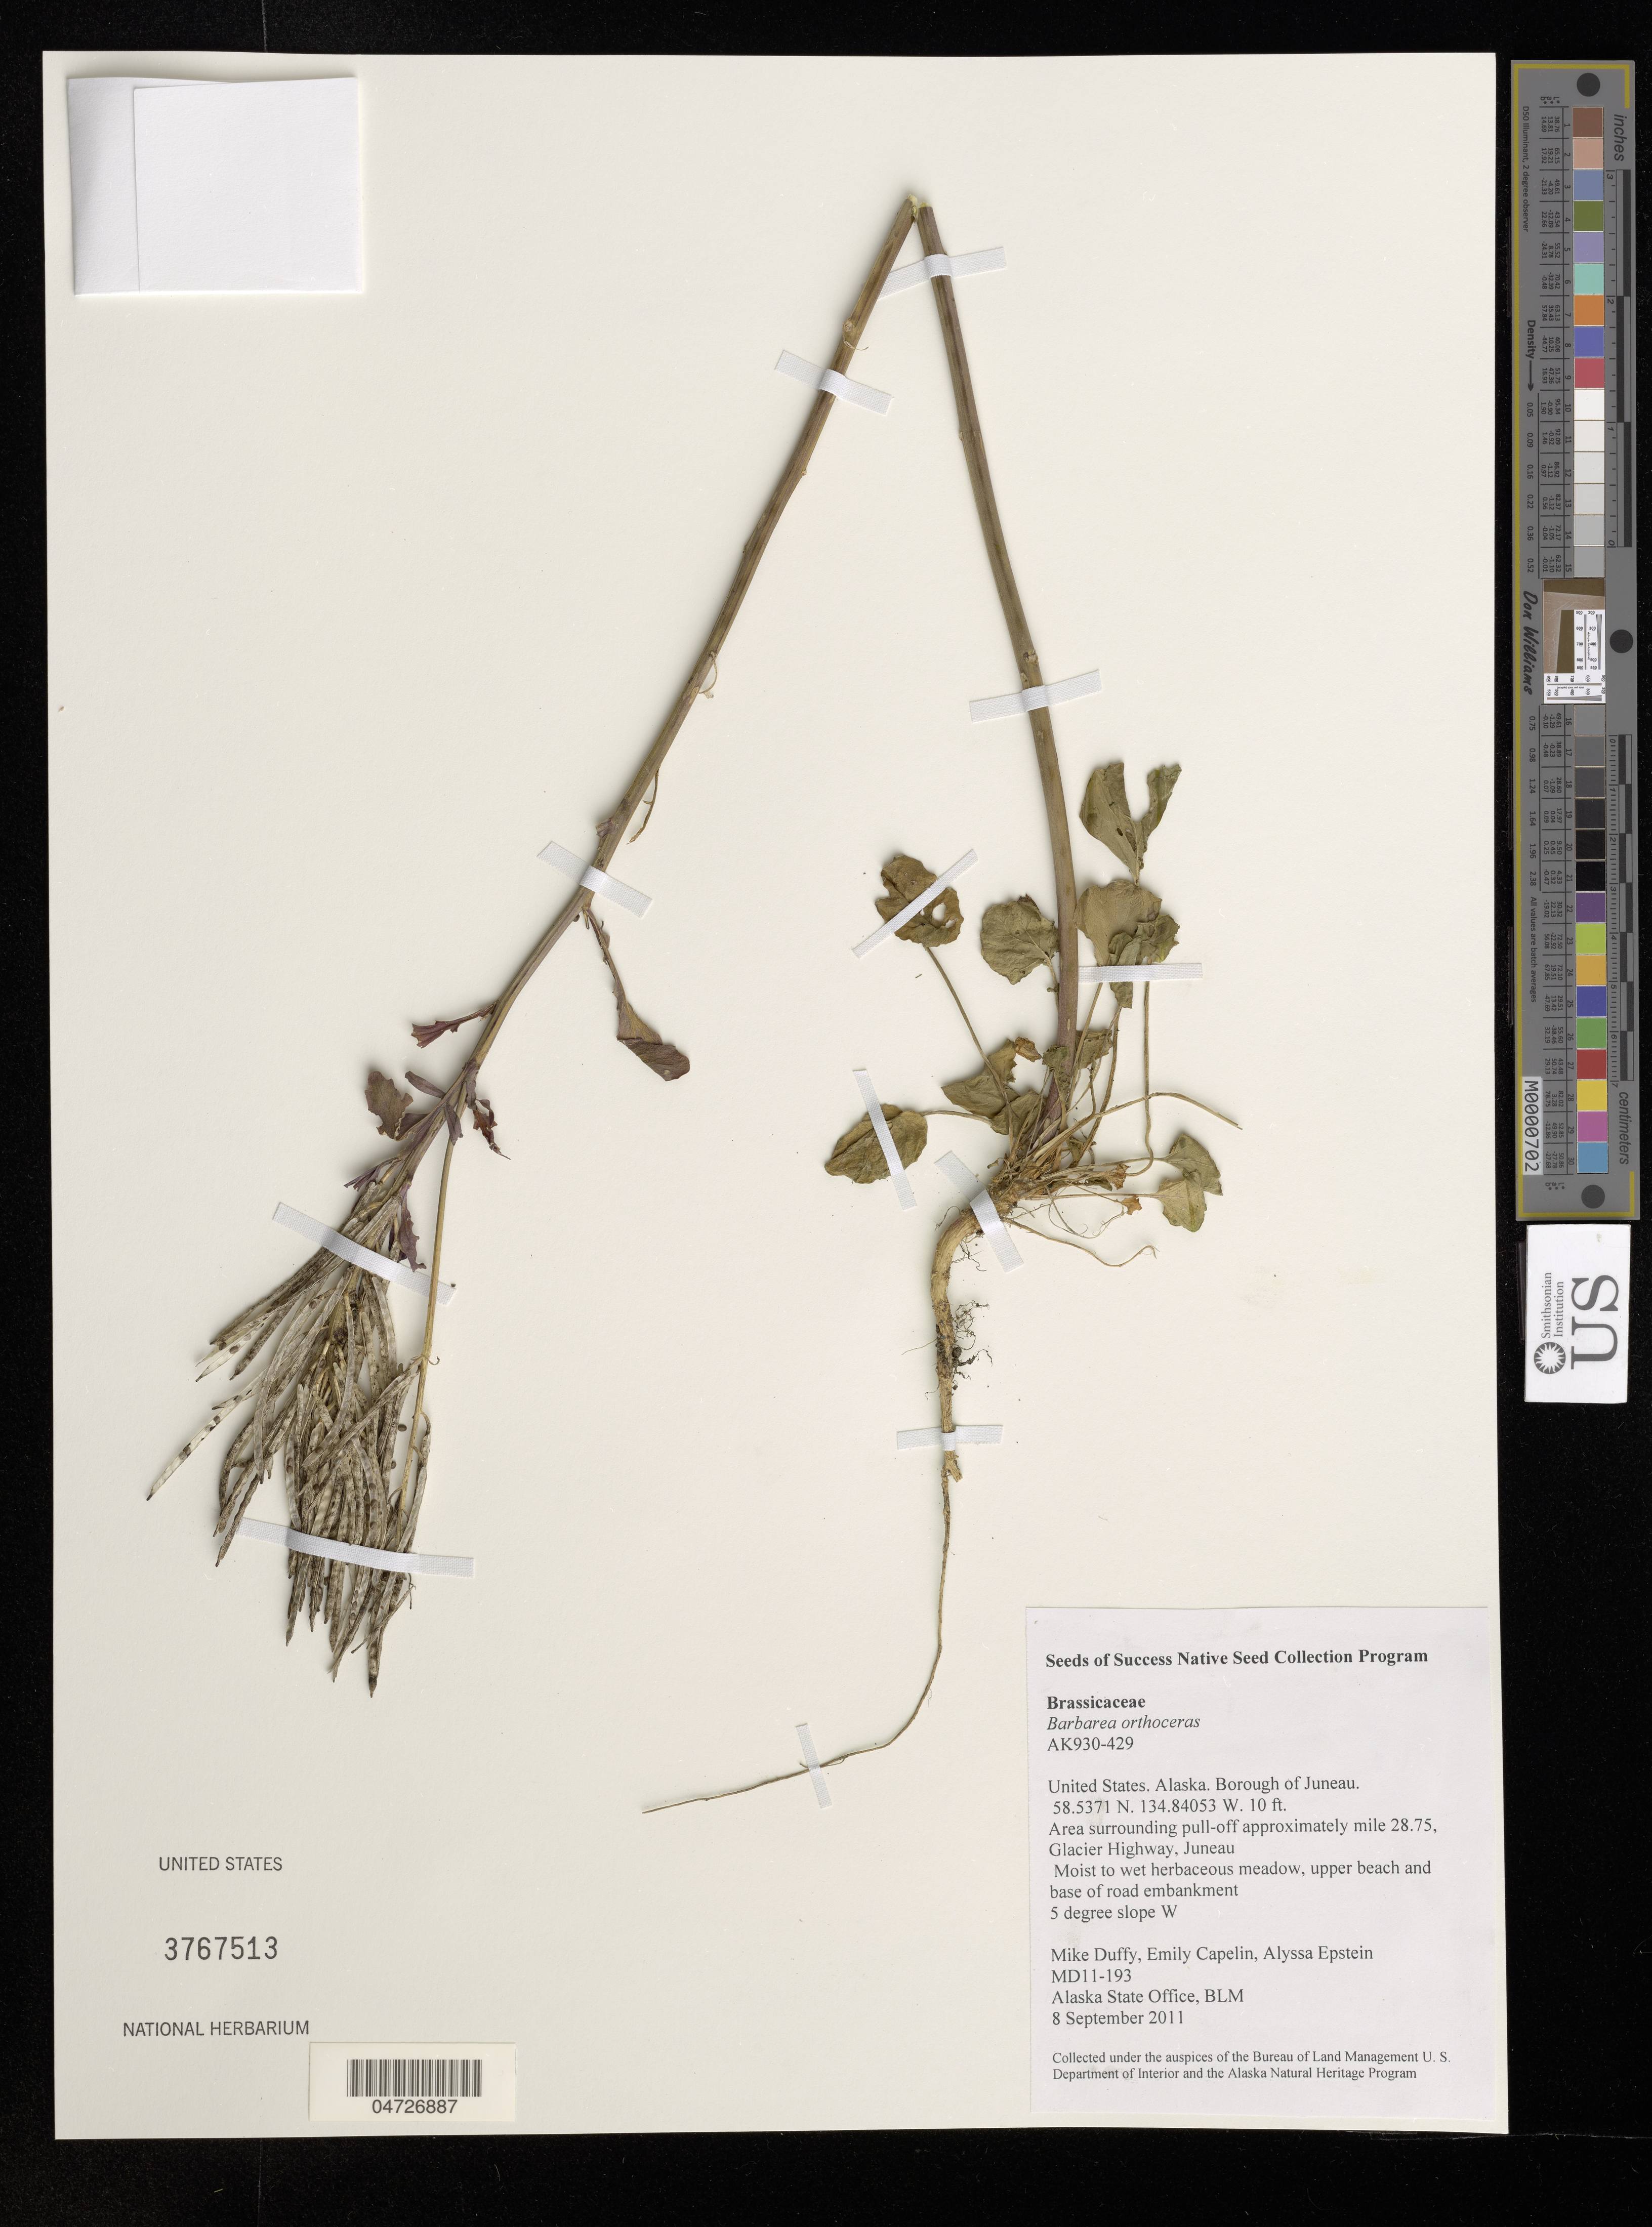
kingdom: Plantae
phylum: Tracheophyta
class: Magnoliopsida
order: Brassicales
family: Brassicaceae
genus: Barbarea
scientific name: Barbarea orthoceras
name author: Ledeb.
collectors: M. Duffy, E. Capelin & A. Epstein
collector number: MD11-193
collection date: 2011-09-08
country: United States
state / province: Alaska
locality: Borough of Juneau. Area surrounding pull-off approximately mile 28.75, Glacier Highway, Juneau.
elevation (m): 3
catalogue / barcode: US 3767513